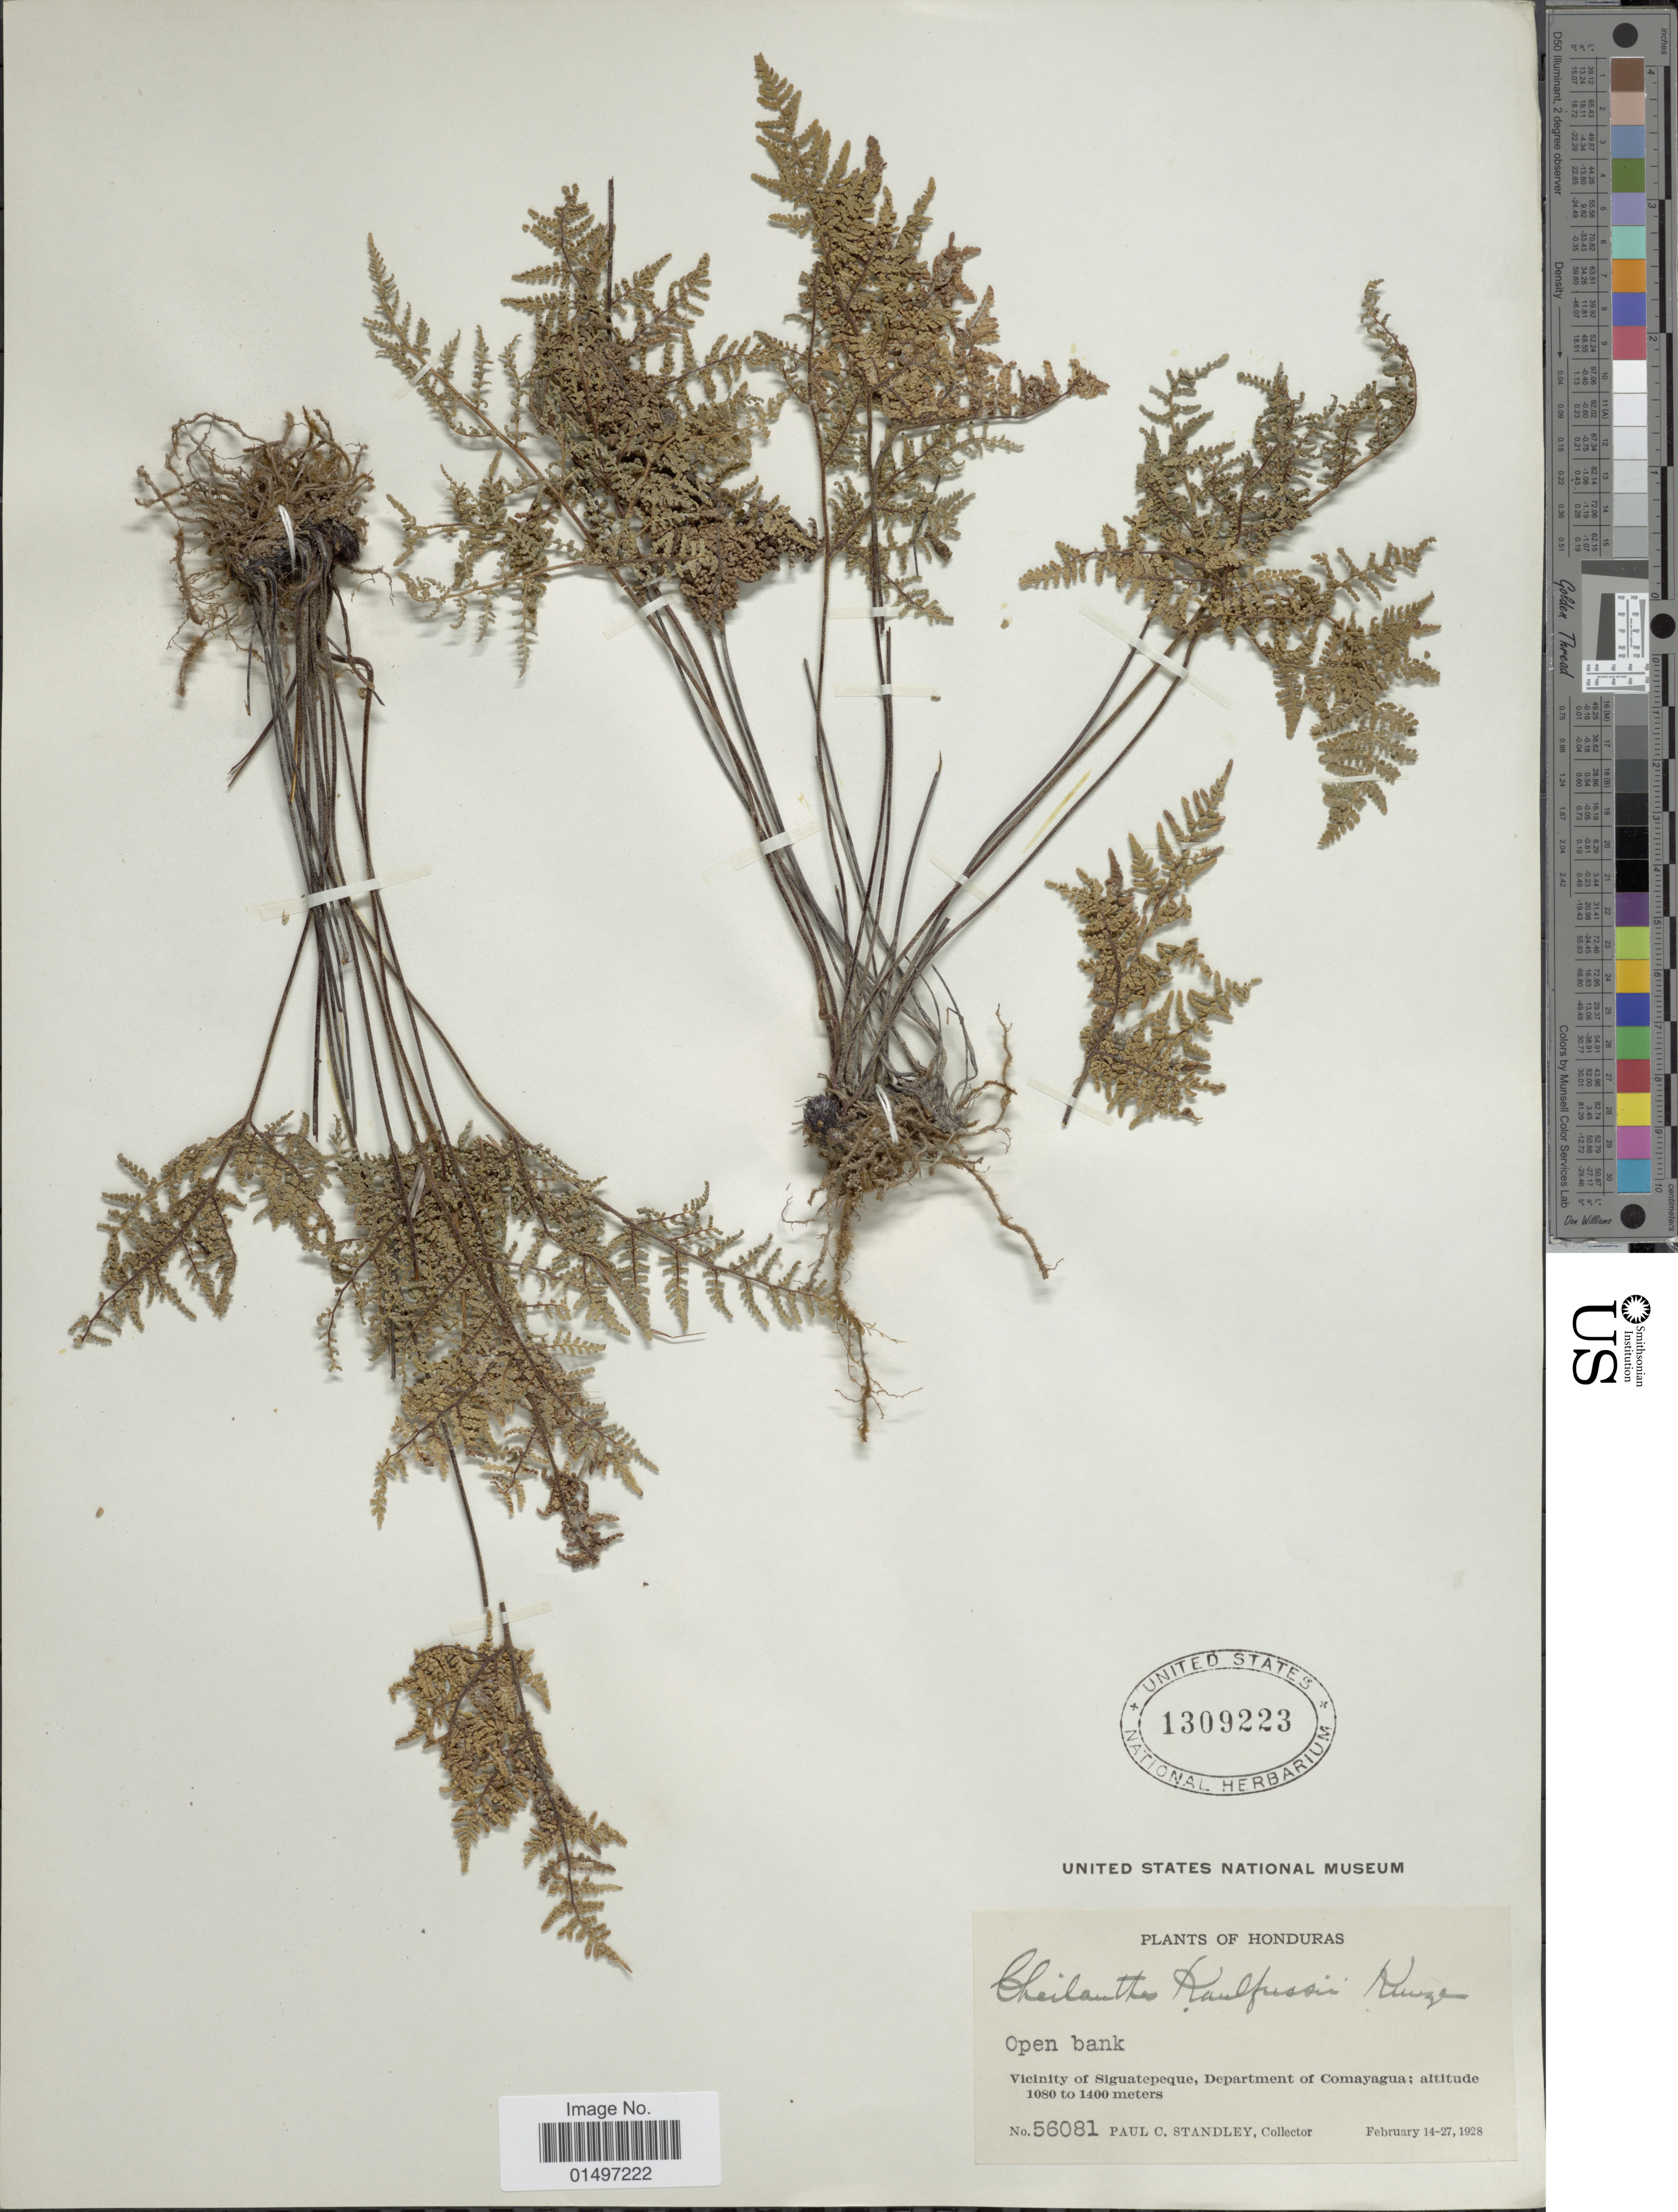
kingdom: Plantae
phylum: Tracheophyta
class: Polypodiopsida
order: Polypodiales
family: Pteridaceae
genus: Gaga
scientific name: Gaga kaulfussii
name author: (Kunze) Fay W. Li & Windham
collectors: P. C. Standley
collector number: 56081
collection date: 1928-02-14/1928-02-27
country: Honduras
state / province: Comayagua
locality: Vicinity of Siguatepeque, Department of Comayagua.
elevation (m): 1080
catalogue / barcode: US 1309223